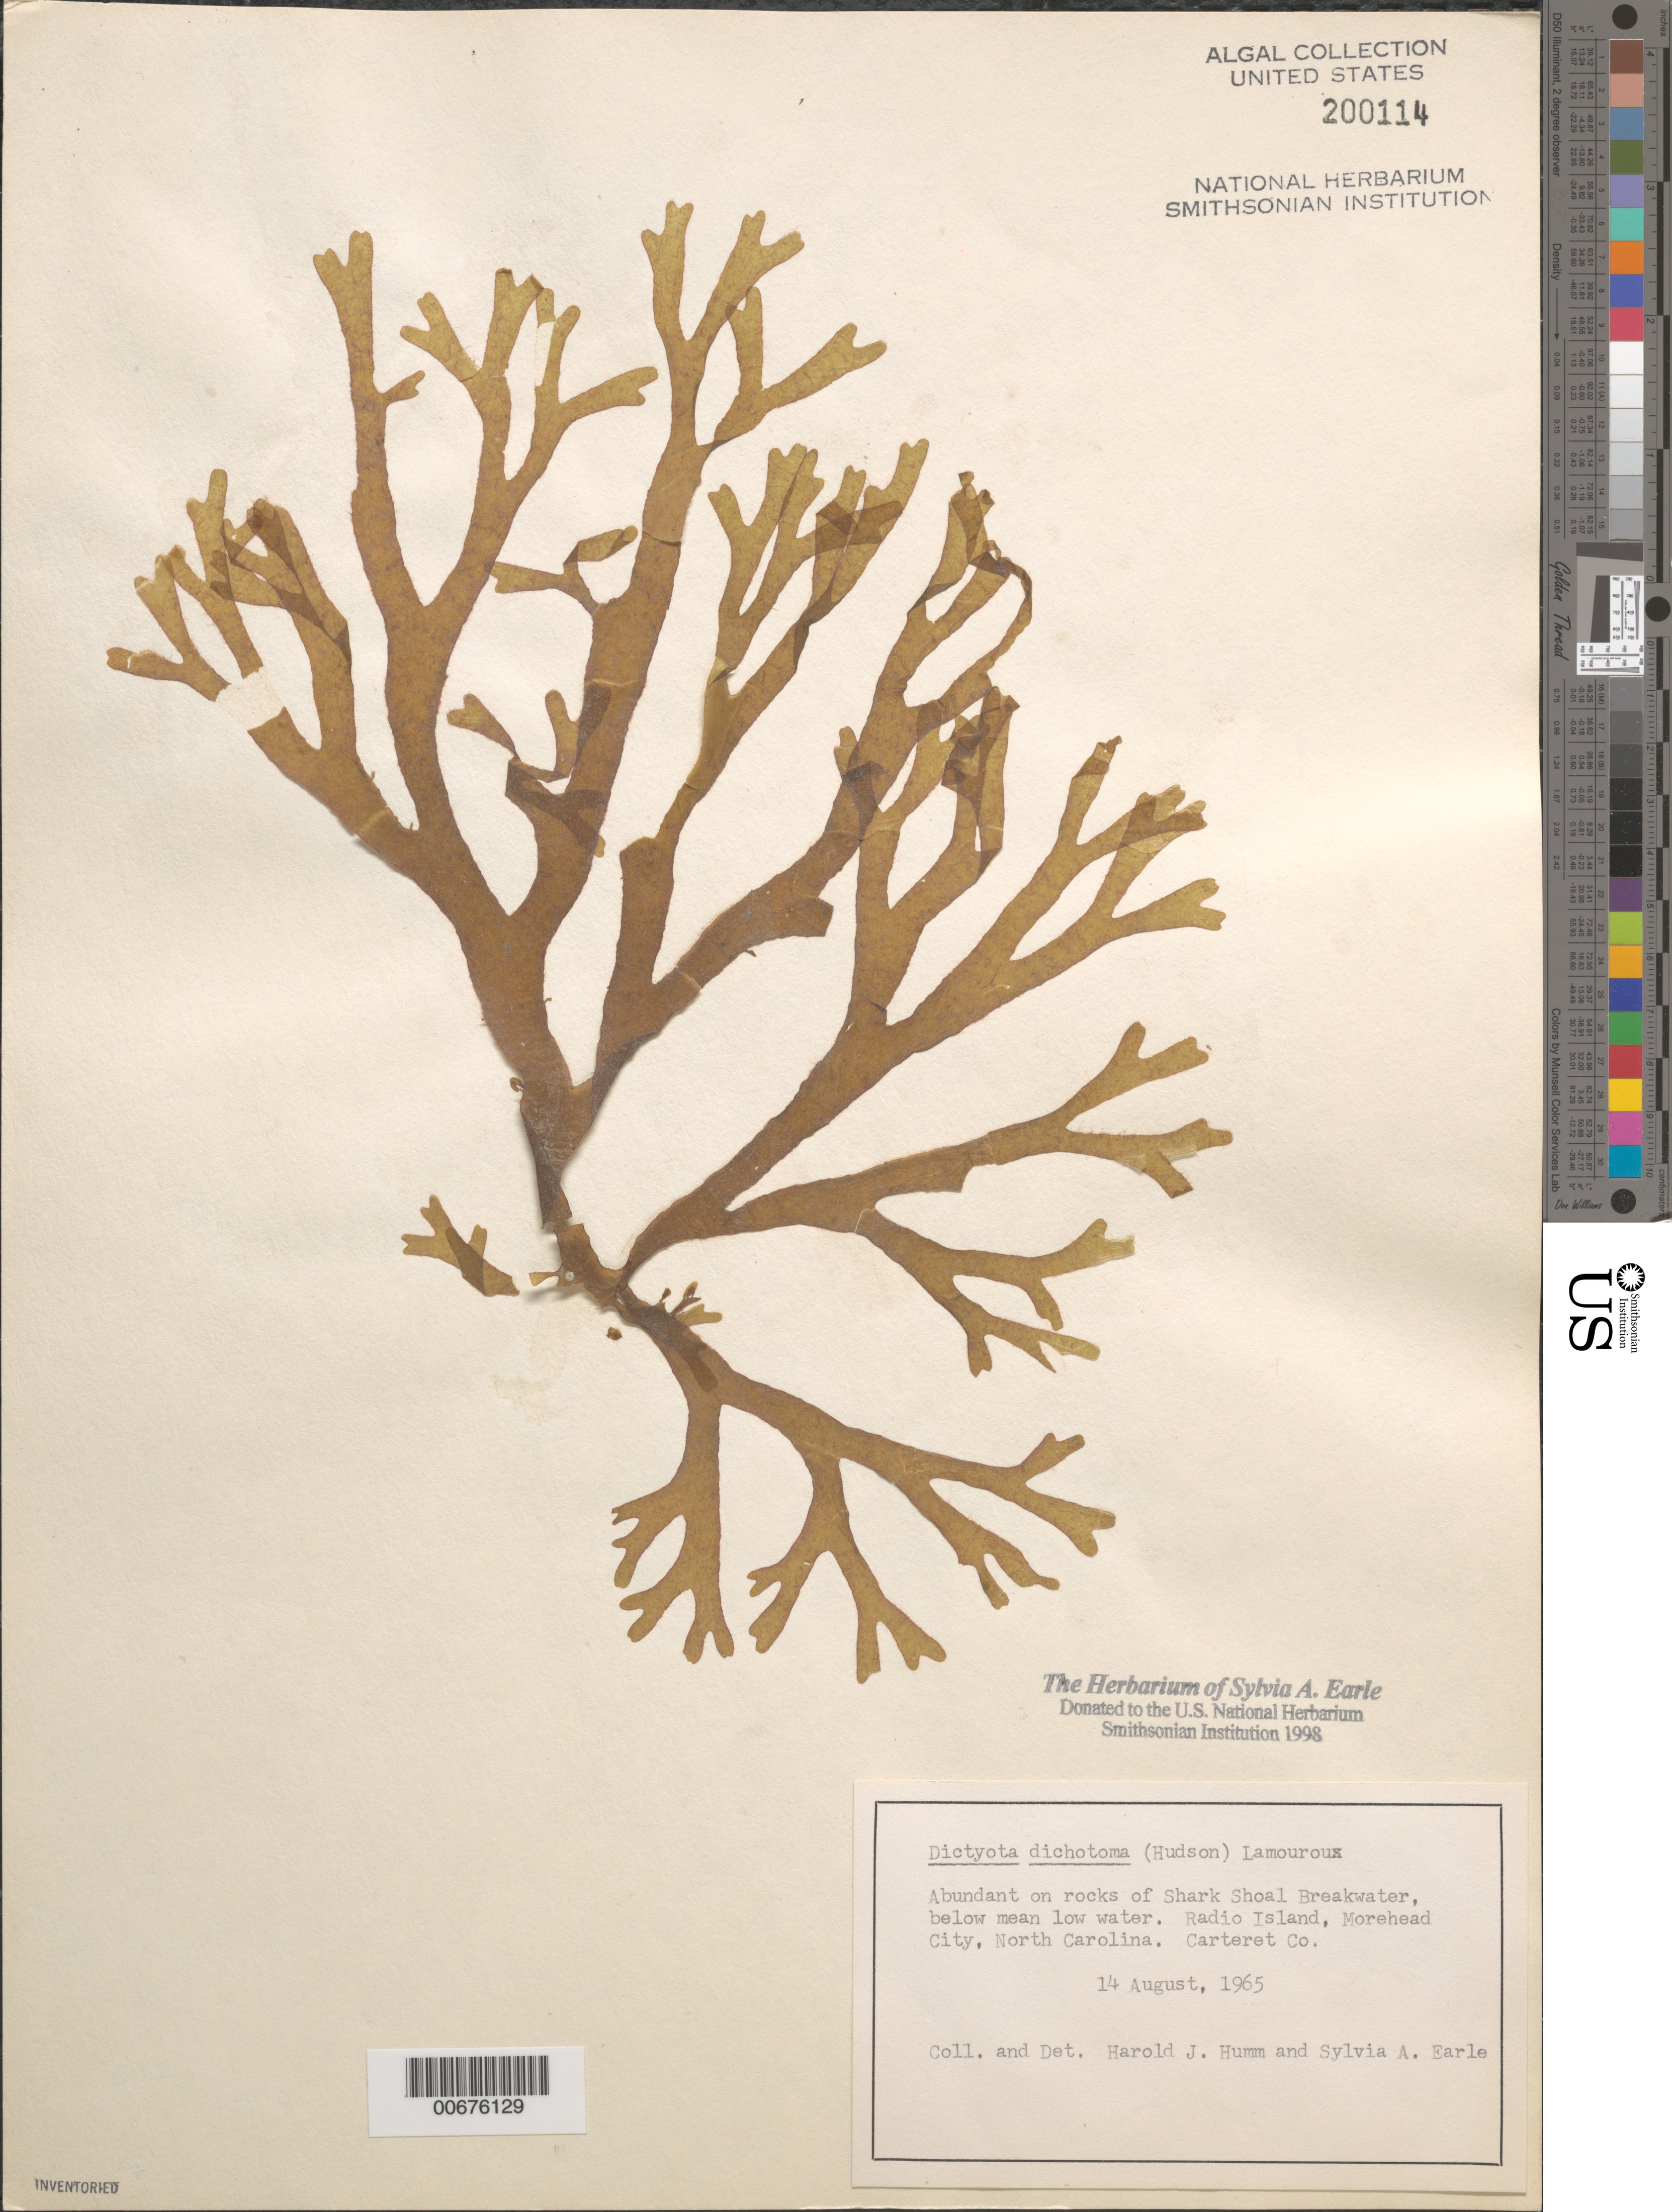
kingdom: Chromista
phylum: Ochrophyta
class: Phaeophyceae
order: Dictyotales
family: Dictyotaceae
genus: Dictyota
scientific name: Dictyota dichotoma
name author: (Huds.) J.V.Lamouroux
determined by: Humm, Harold J.; Earle, S. A.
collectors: H. J. Humm & S. A. Earle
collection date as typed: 14 Aug 1965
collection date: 1965-08-14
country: United States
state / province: North Carolina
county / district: Carteret County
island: Radio Island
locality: Shark Shoal breakwater, Morehead City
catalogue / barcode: US 200114